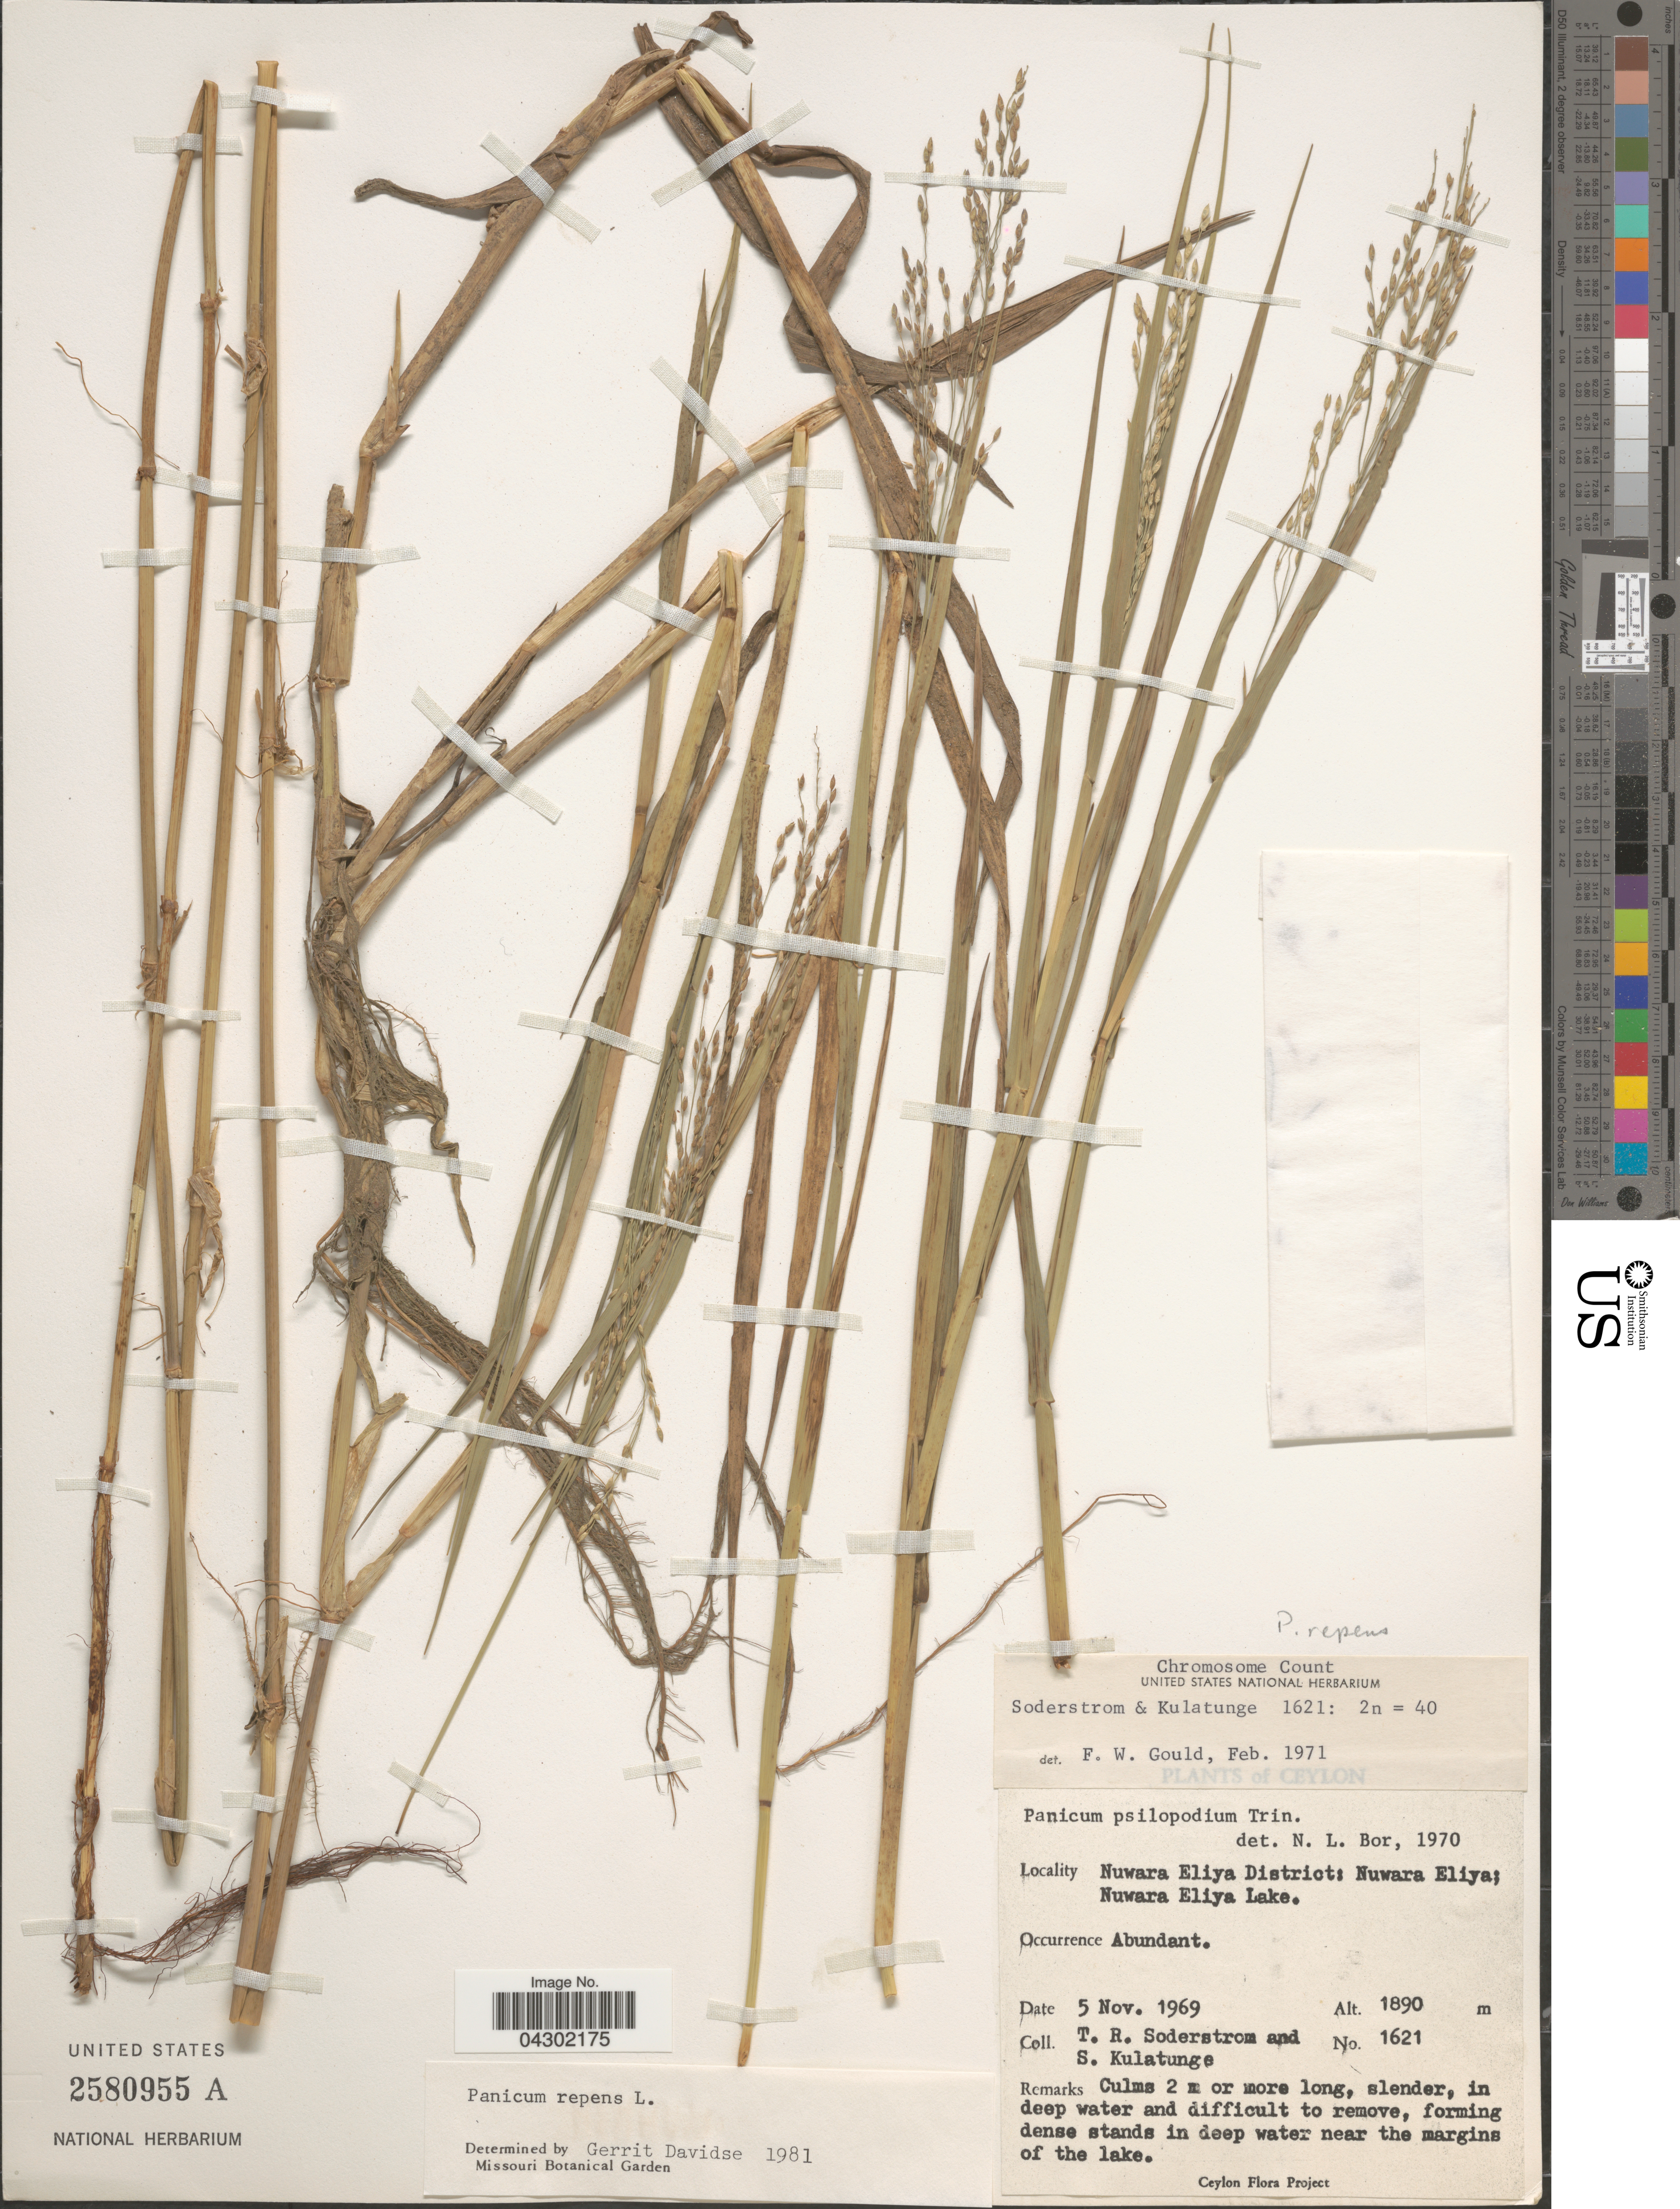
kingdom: Plantae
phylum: Tracheophyta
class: Liliopsida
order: Poales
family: Poaceae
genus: Panicum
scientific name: Panicum repens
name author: L.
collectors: T. R. Soderstrom & S. Kulatunge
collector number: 1621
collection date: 1969-11-05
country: Sri Lanka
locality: Ceylon. Nuwara Eliya District: Nuwara Eliya; Nuwara Eliya Lake.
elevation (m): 1890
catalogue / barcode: US 2580955A